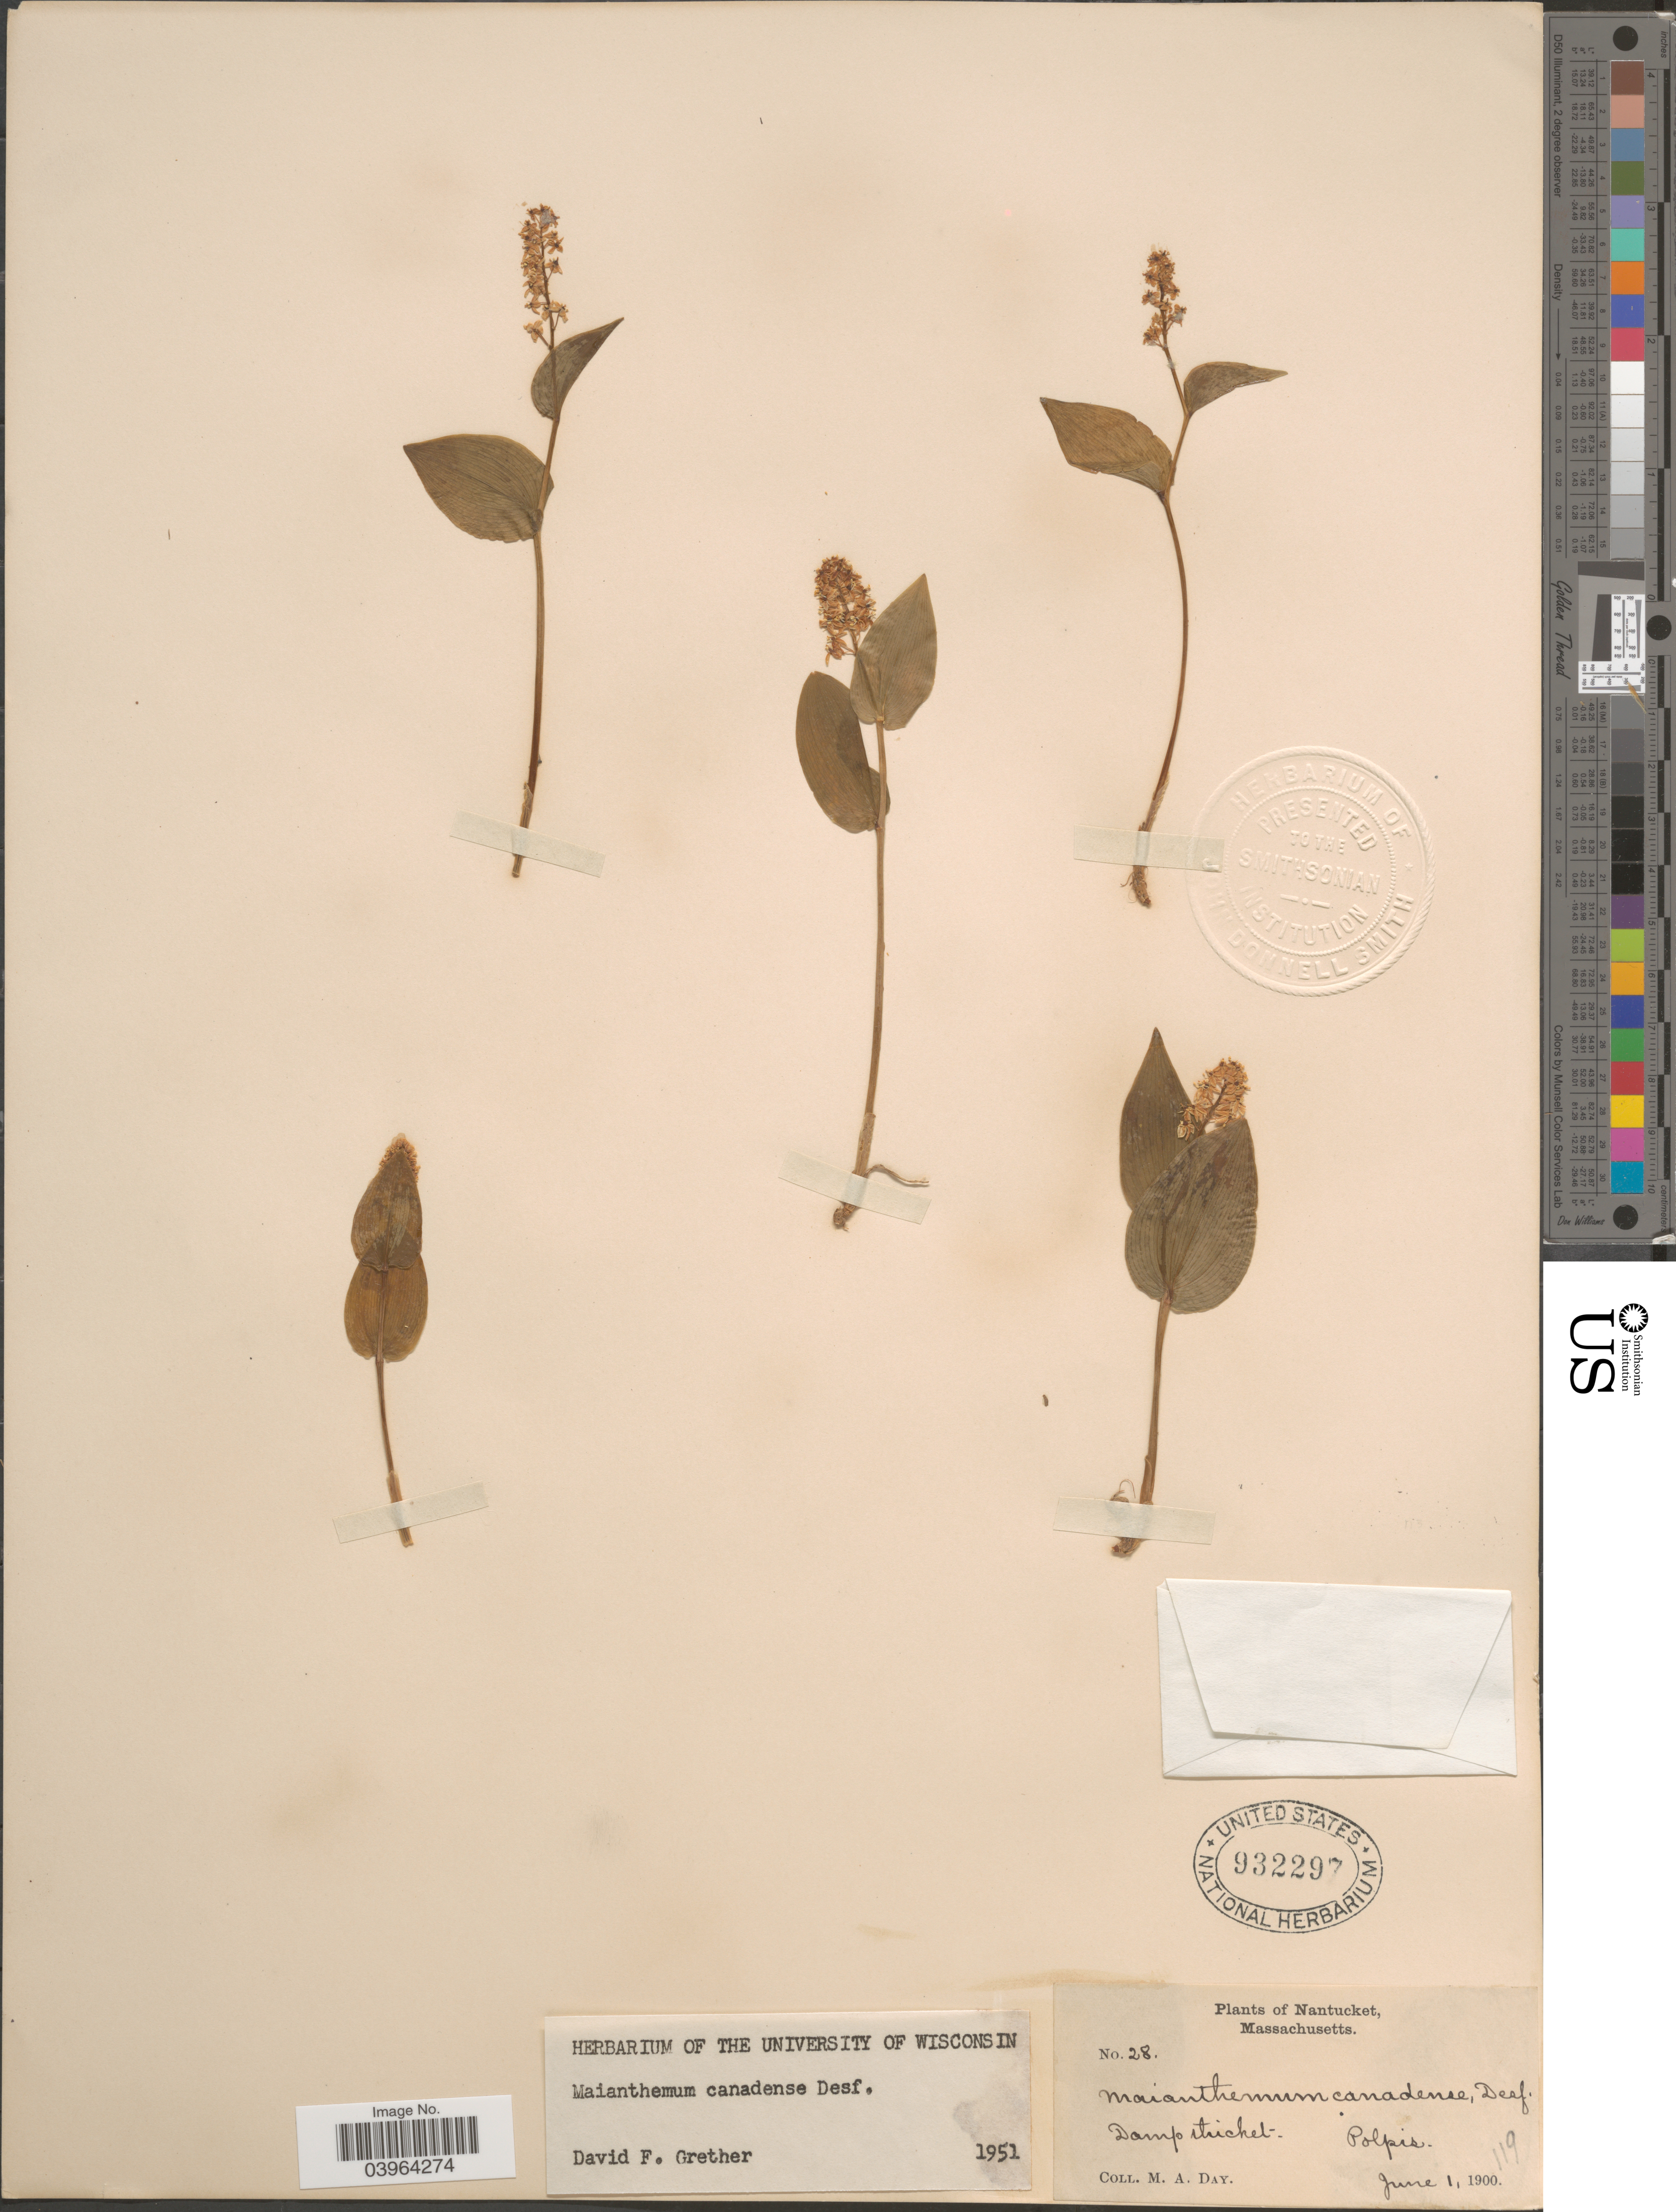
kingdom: Plantae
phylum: Tracheophyta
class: Liliopsida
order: Asparagales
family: Asparagaceae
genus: Maianthemum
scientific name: Maianthemum canadense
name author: Desf.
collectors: M. Day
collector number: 28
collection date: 1900-06-01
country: United States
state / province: Massachusetts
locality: Nantucket. Polpis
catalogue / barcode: US 932297